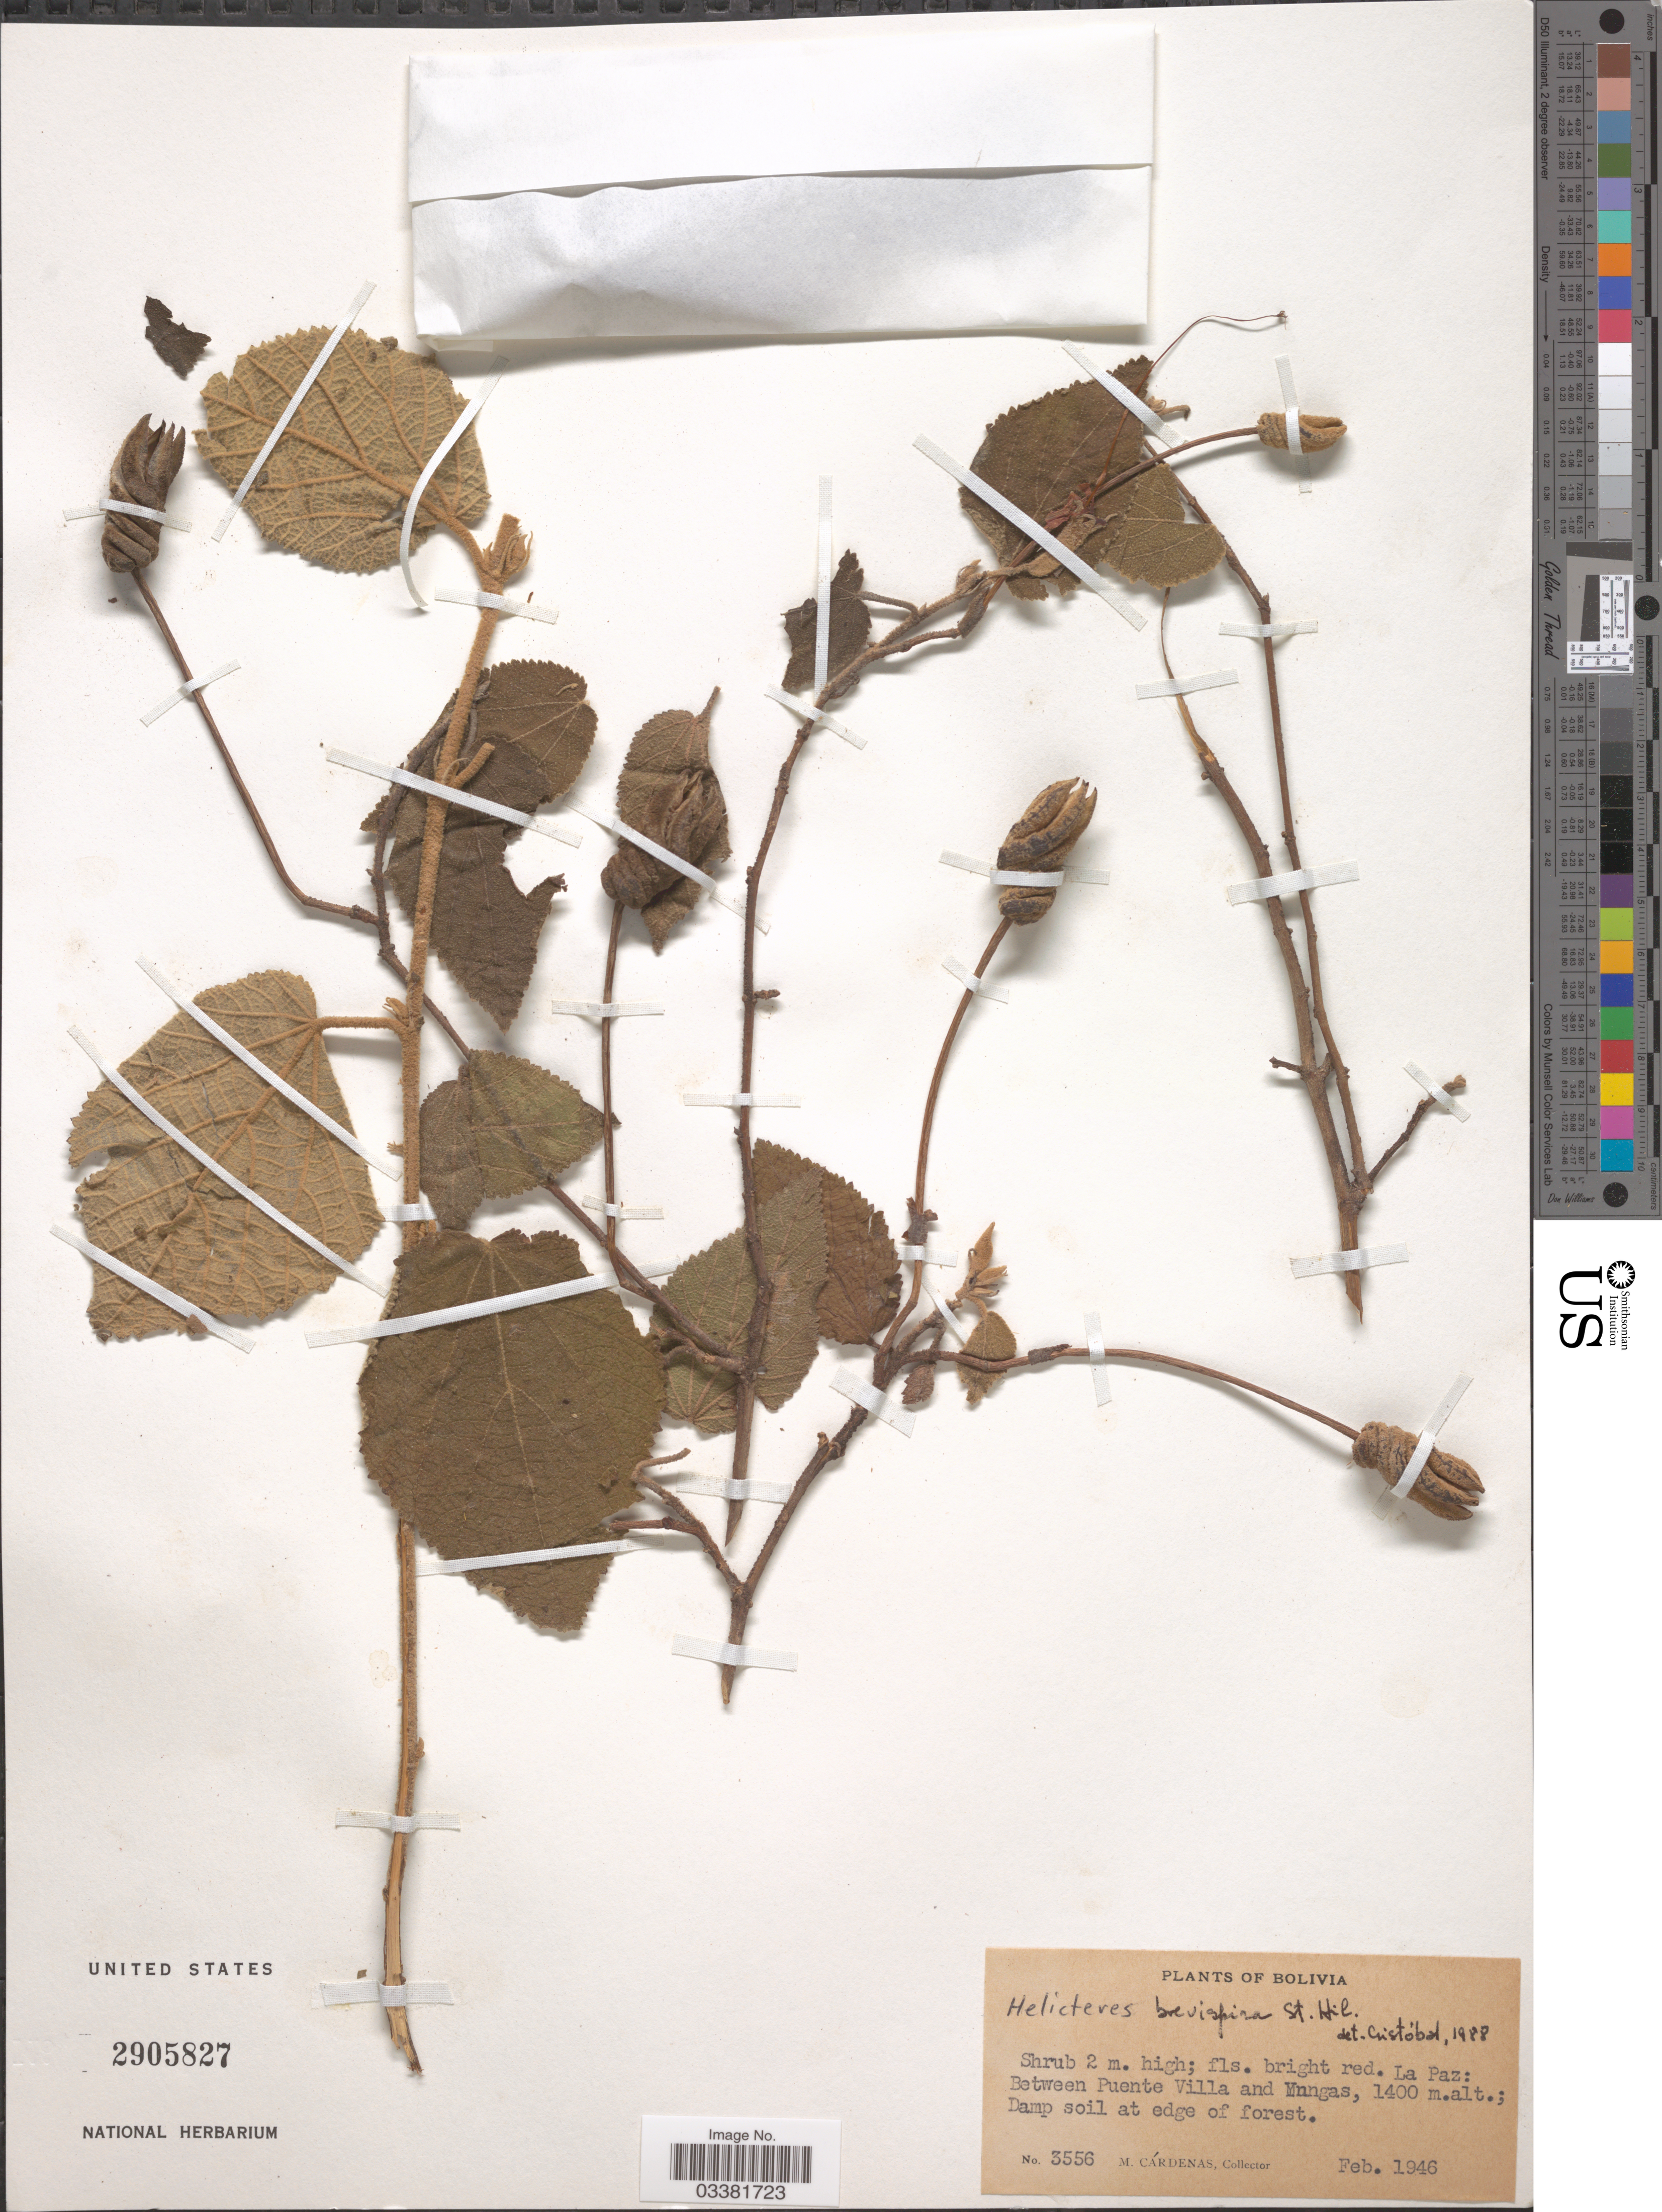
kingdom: Plantae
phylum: Tracheophyta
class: Magnoliopsida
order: Malvales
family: Malvaceae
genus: Helicteres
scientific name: Helicteres brevispira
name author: A. St.-Hil.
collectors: M. Cárdenas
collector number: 3556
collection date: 1946-02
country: Bolivia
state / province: La Paz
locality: Between Puente Villa and Yungas.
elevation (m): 1400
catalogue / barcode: US 2905827